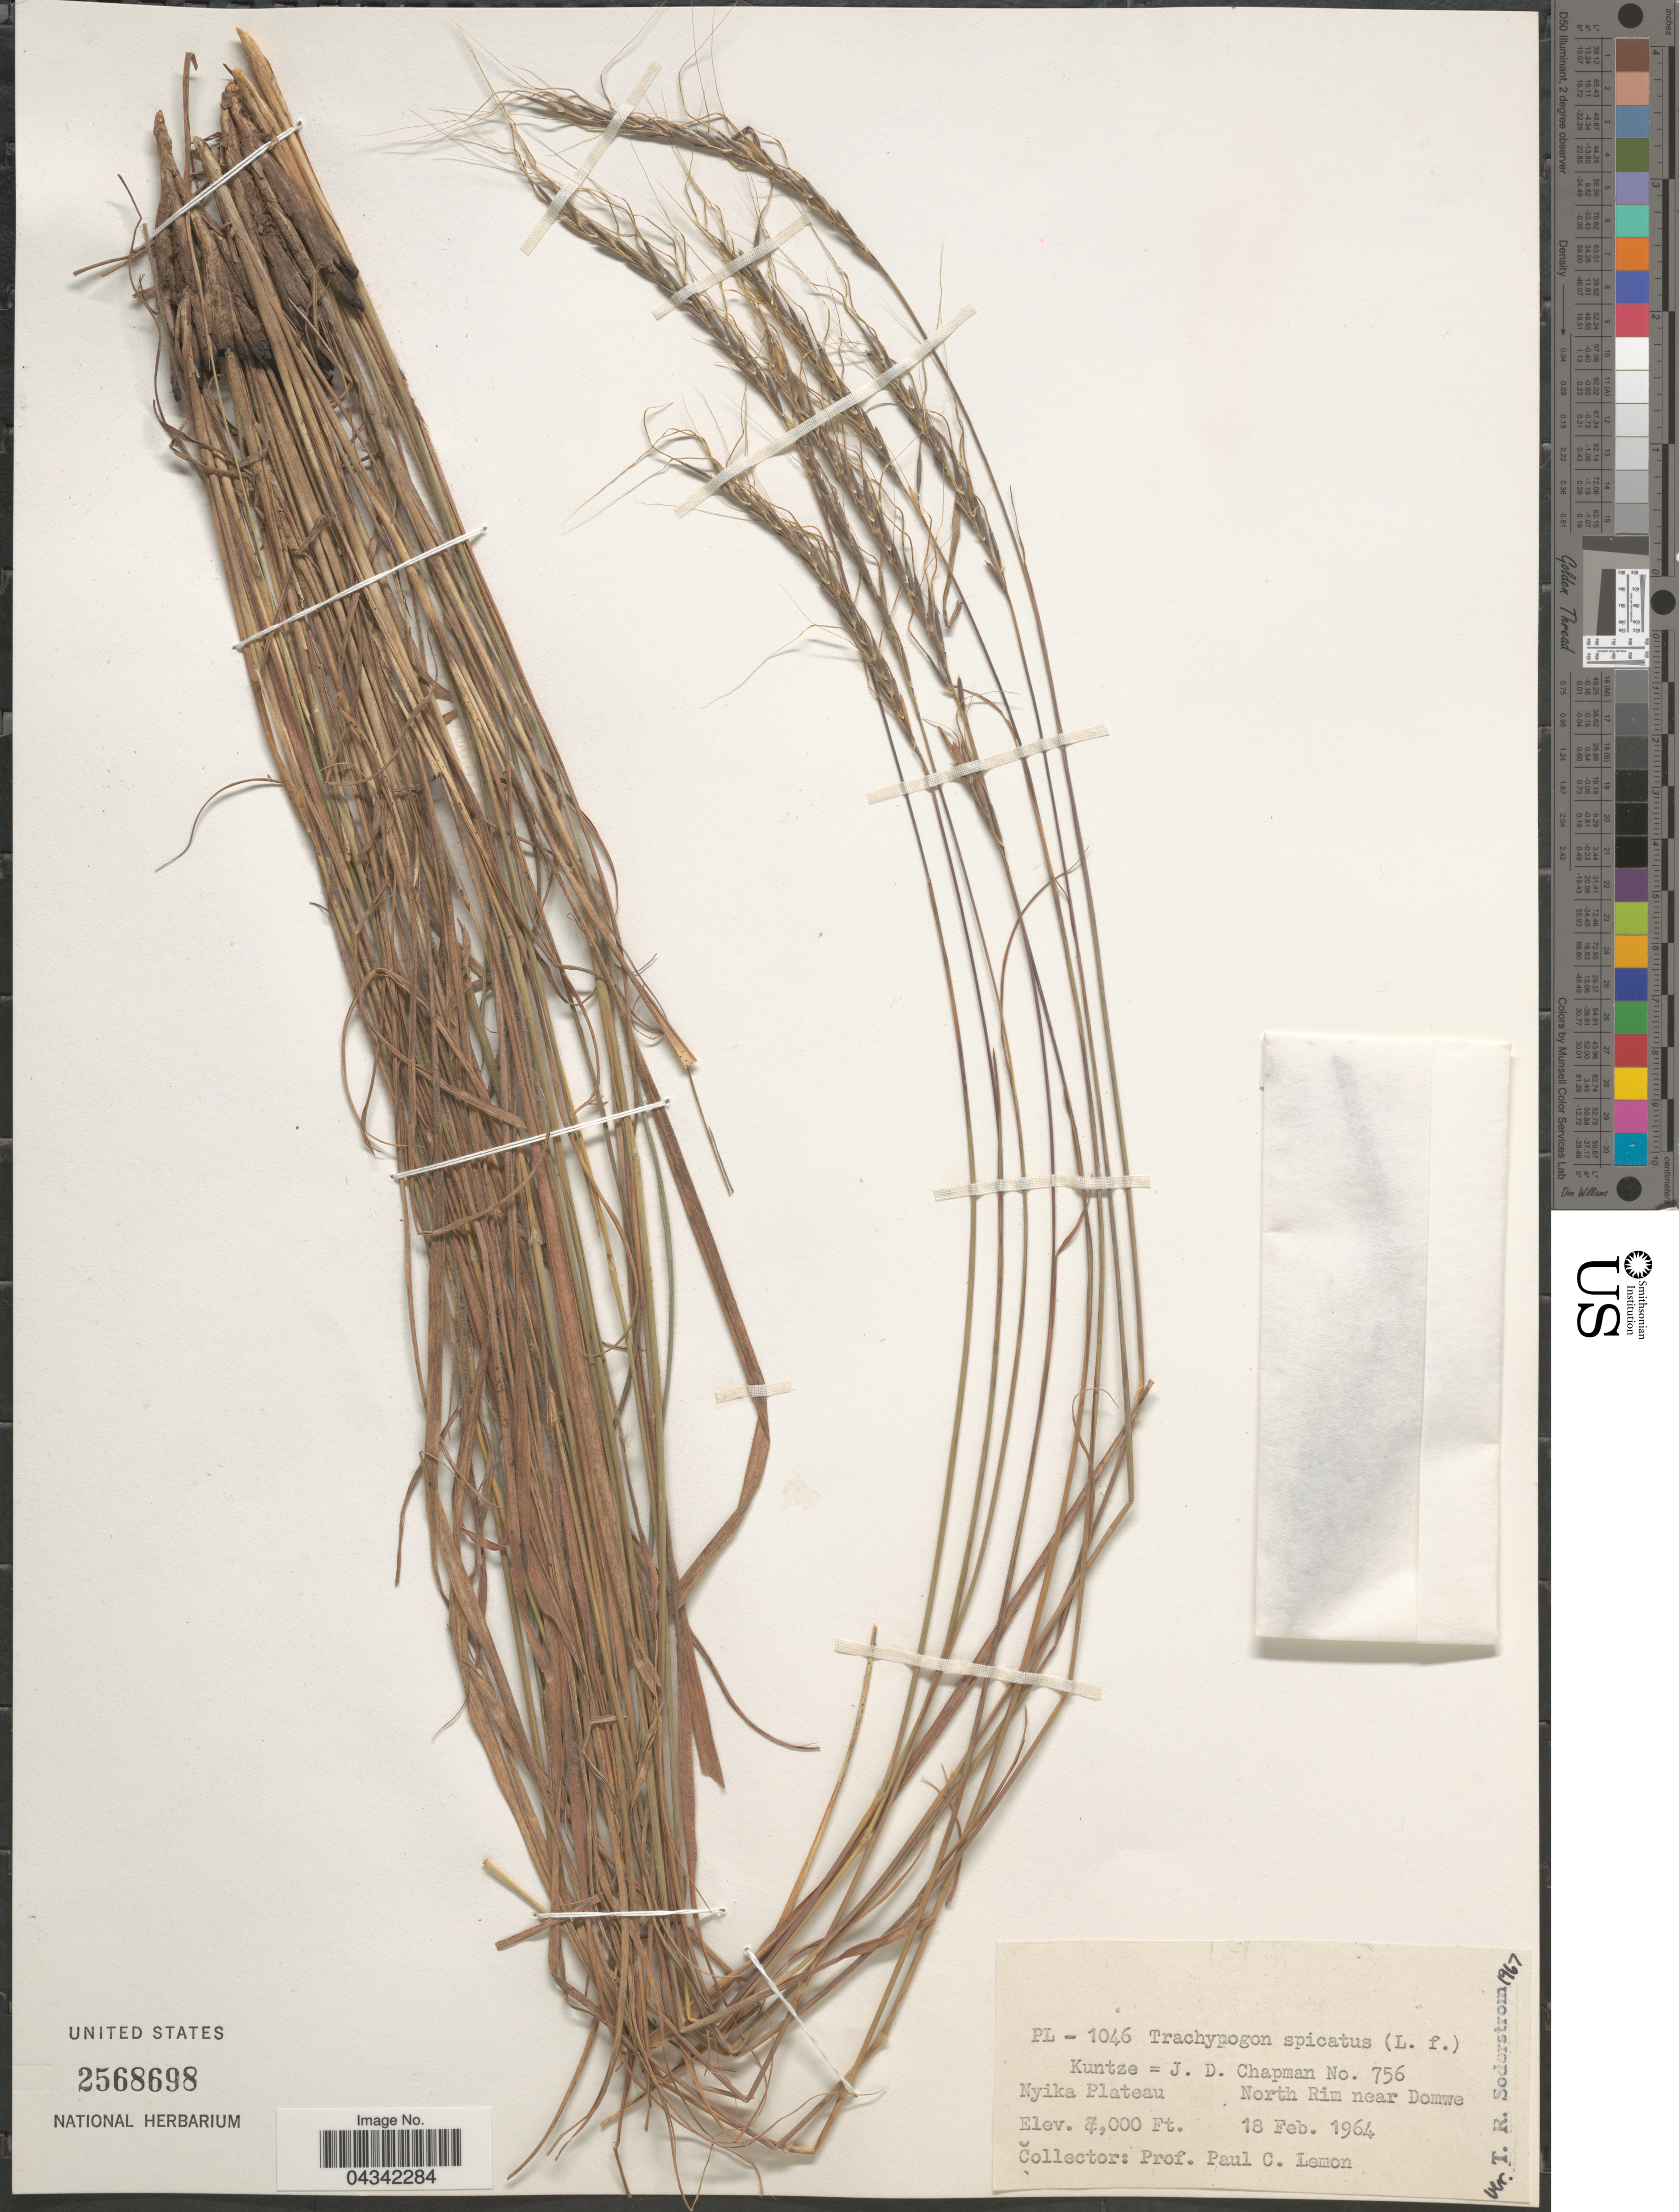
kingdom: Plantae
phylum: Tracheophyta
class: Liliopsida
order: Poales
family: Poaceae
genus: Trachypogon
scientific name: Trachypogon spicatus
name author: (L. f.) Kuntze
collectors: P. Lemon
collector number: PL-1046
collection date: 1964-02-18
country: Malawi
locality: Nyika Plateau. North Rim near Domwe.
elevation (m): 2134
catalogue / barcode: US 2568698